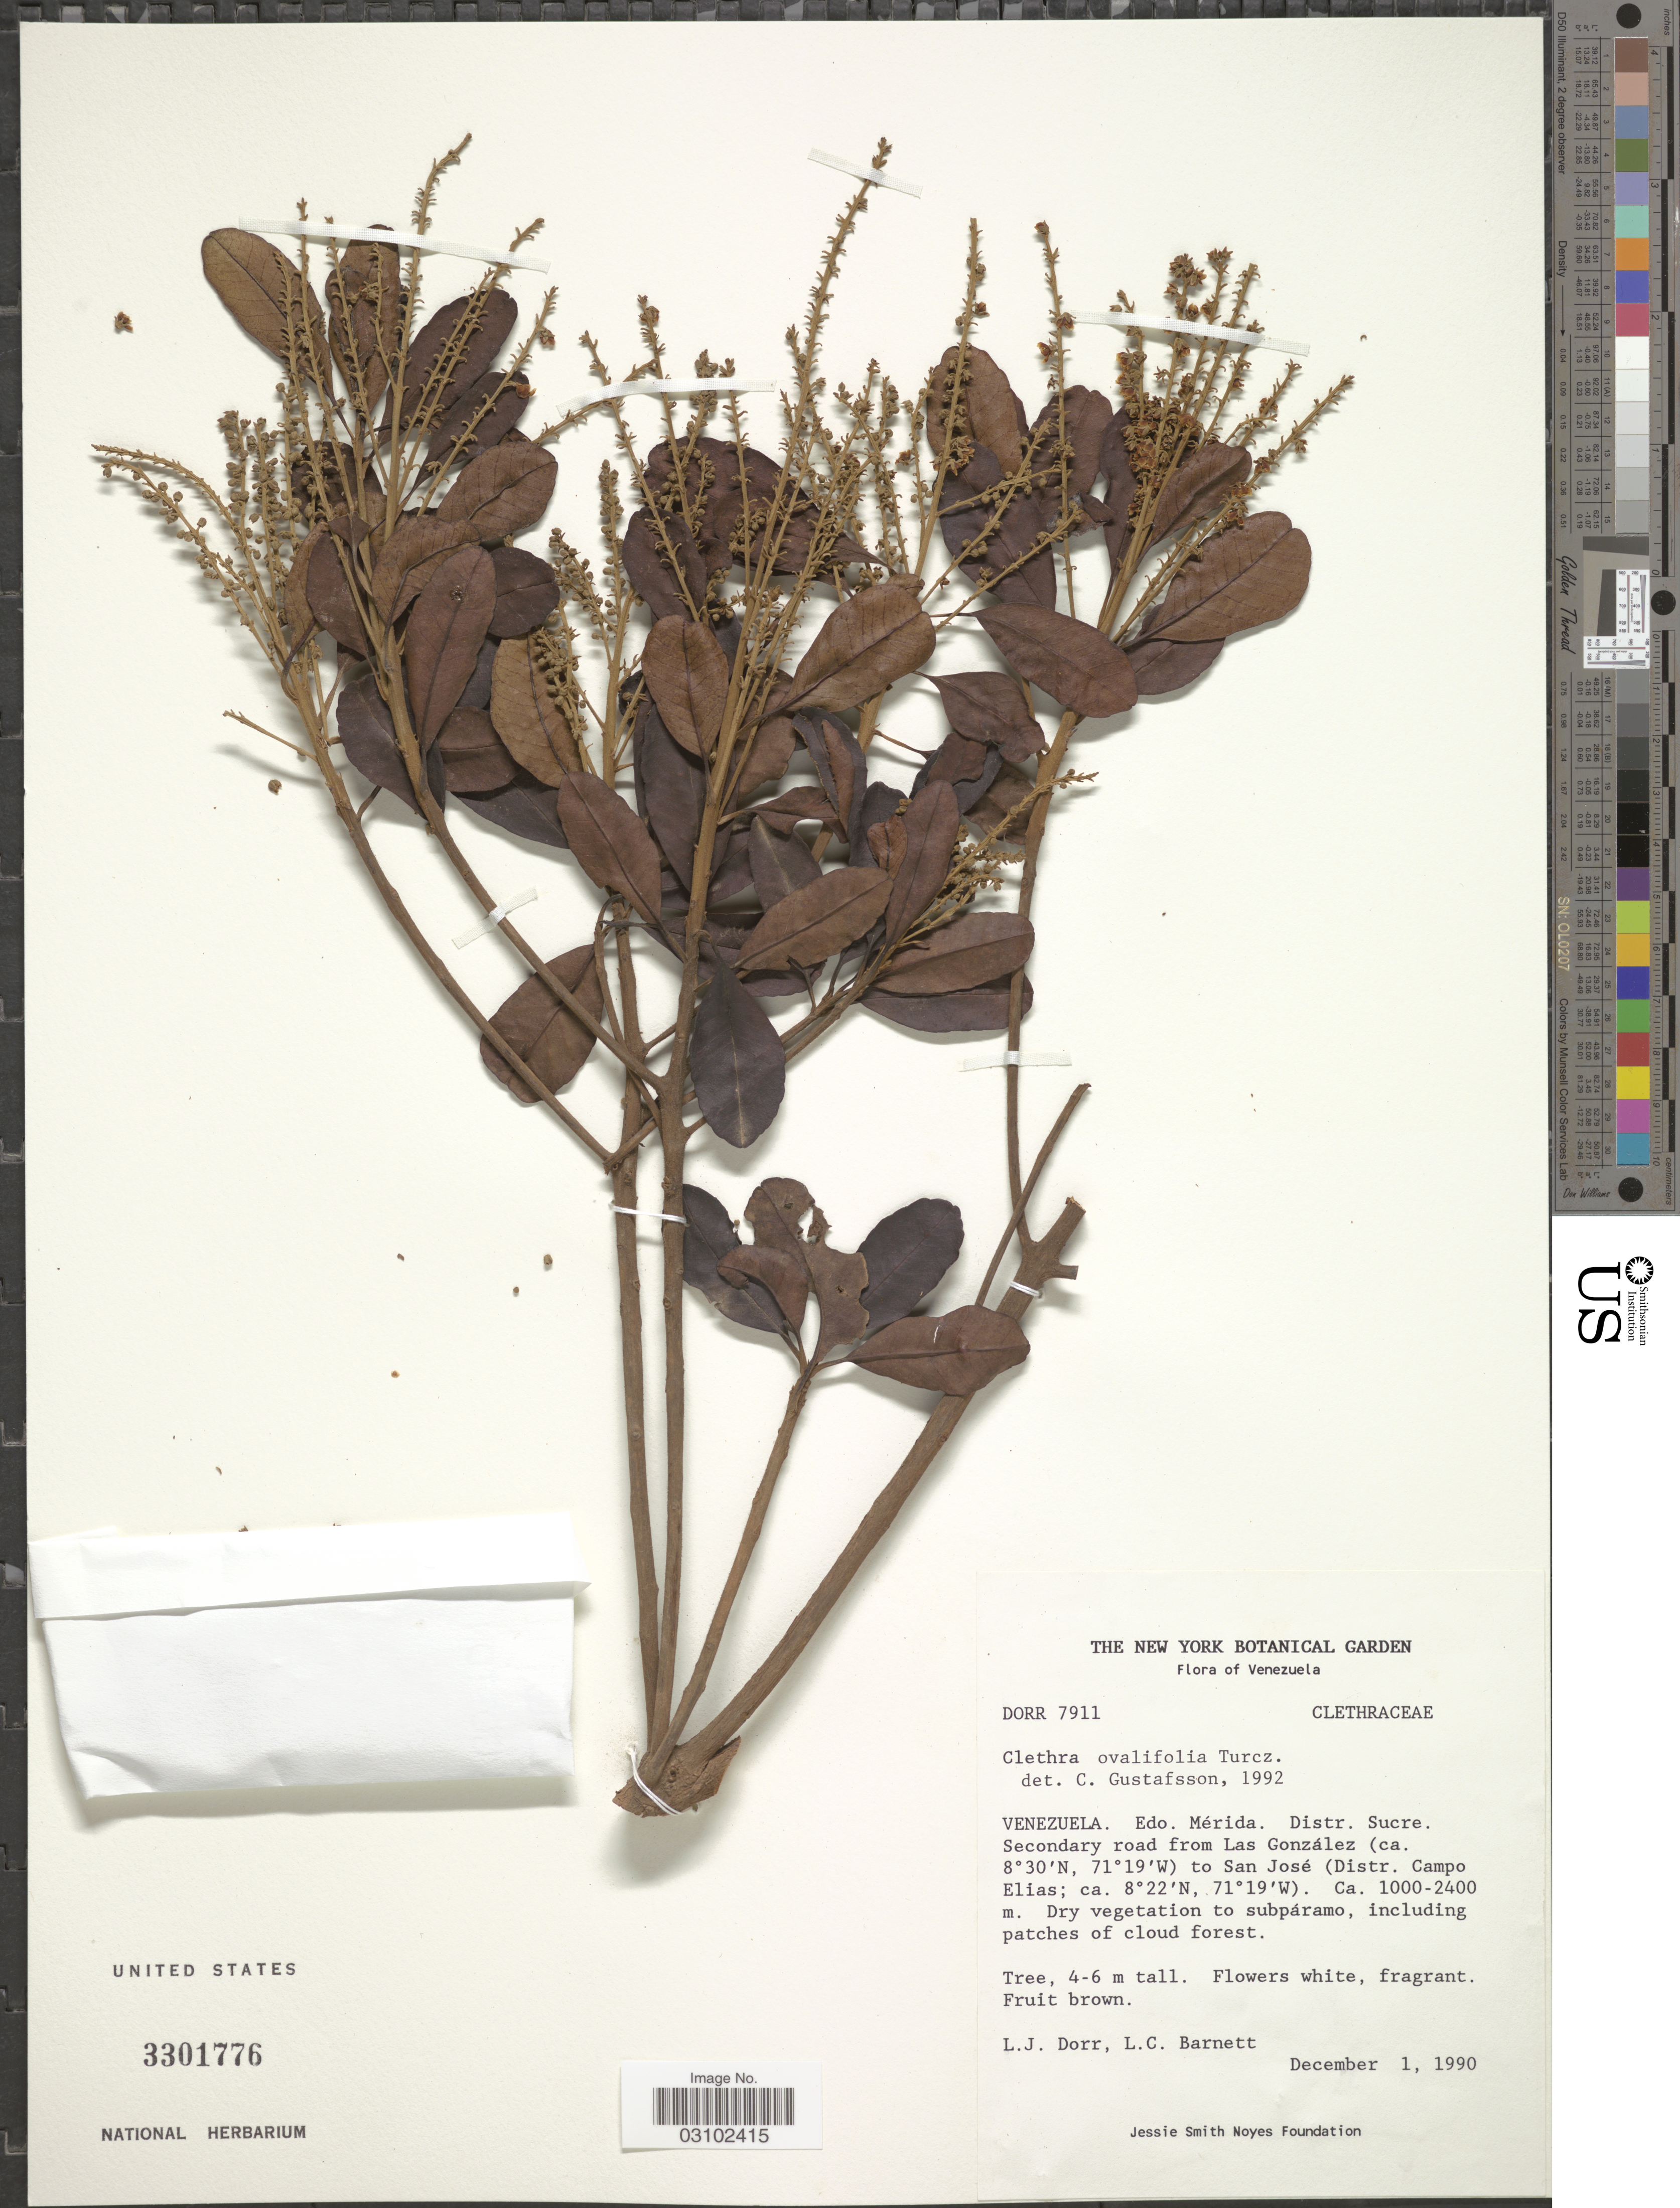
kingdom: Plantae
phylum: Tracheophyta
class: Magnoliopsida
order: Ericales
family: Clethraceae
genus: Clethra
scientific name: Clethra ovalifolia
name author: Turcz.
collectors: L. J. Dorr & L. C. Barnett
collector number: Dorr 7911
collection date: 1990-12-01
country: Venezuela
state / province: Mérida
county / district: Campo Elías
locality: Secondary road from Las González to San José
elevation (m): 1000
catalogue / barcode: US 3301776